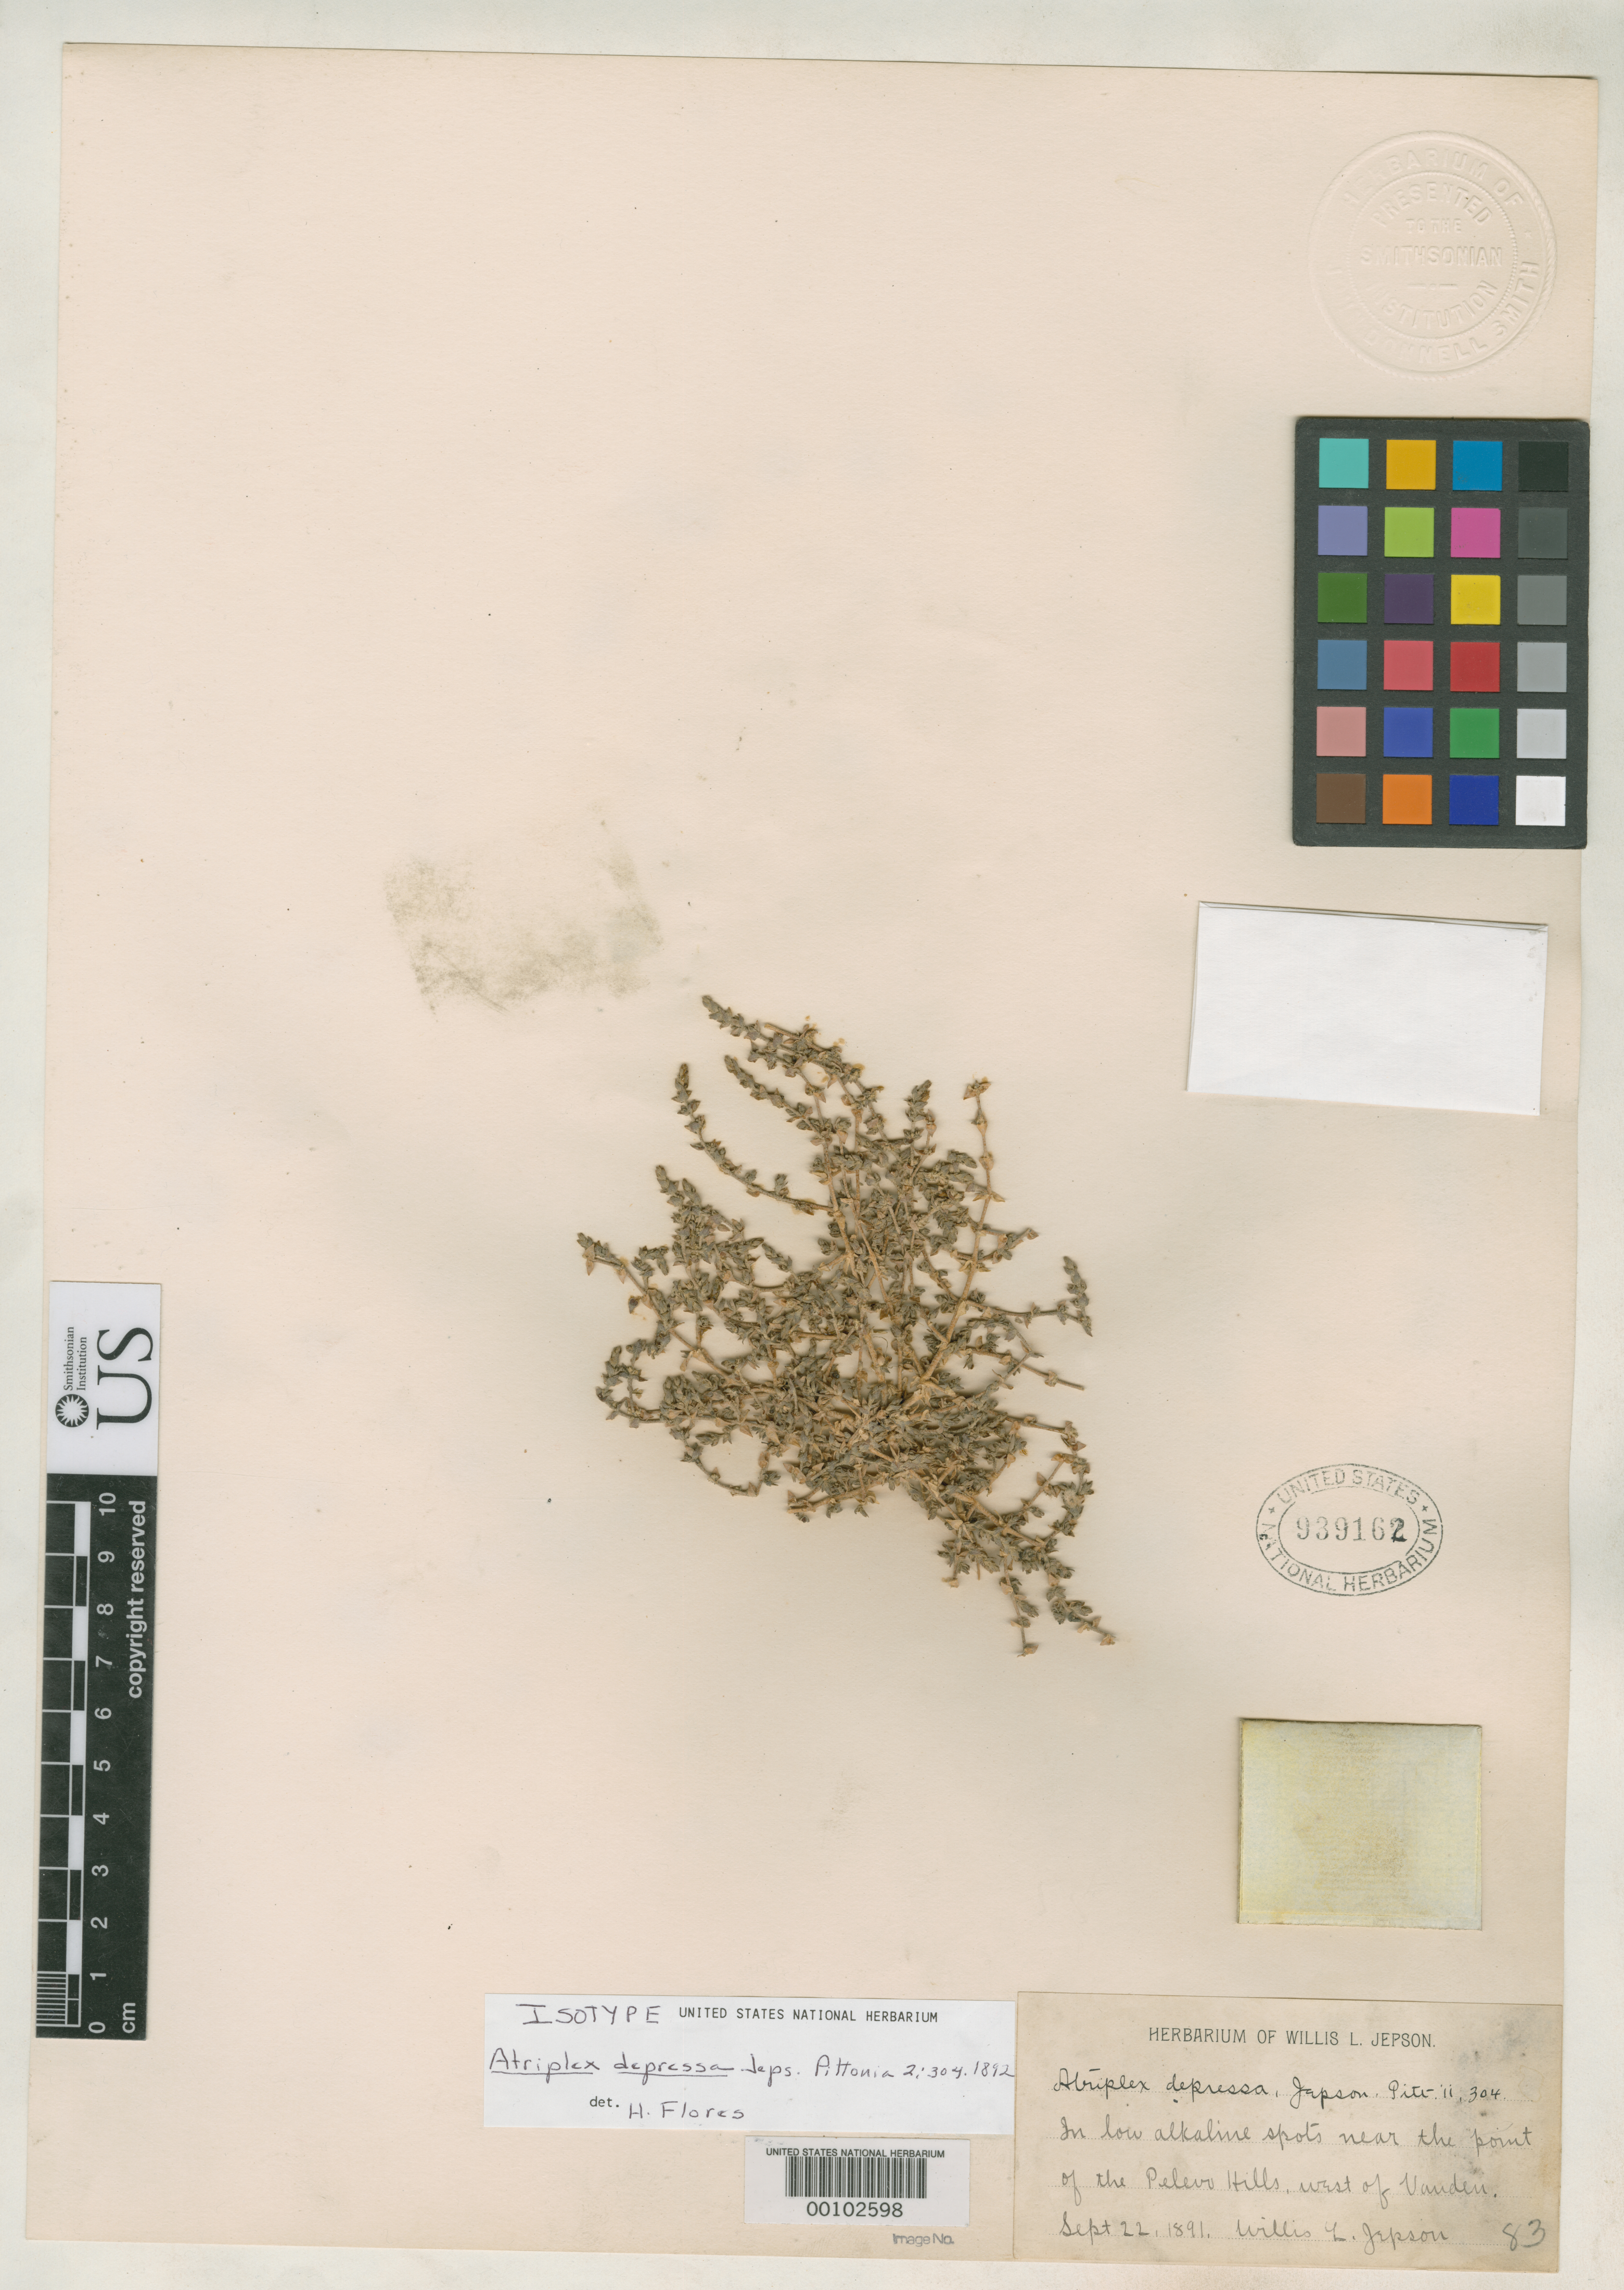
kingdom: Plantae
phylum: Tracheophyta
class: Magnoliopsida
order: Caryophyllales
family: Amaranthaceae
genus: Atriplex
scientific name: Atriplex depressa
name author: Jeps.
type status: Isotype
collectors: W. L. Jepson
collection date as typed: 22 Sep 1891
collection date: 1891-09-22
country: United States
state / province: California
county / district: Sacramento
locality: Sacramento Valley, near Point of Pelevo Hills, W of Vanden.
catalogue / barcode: US 939162